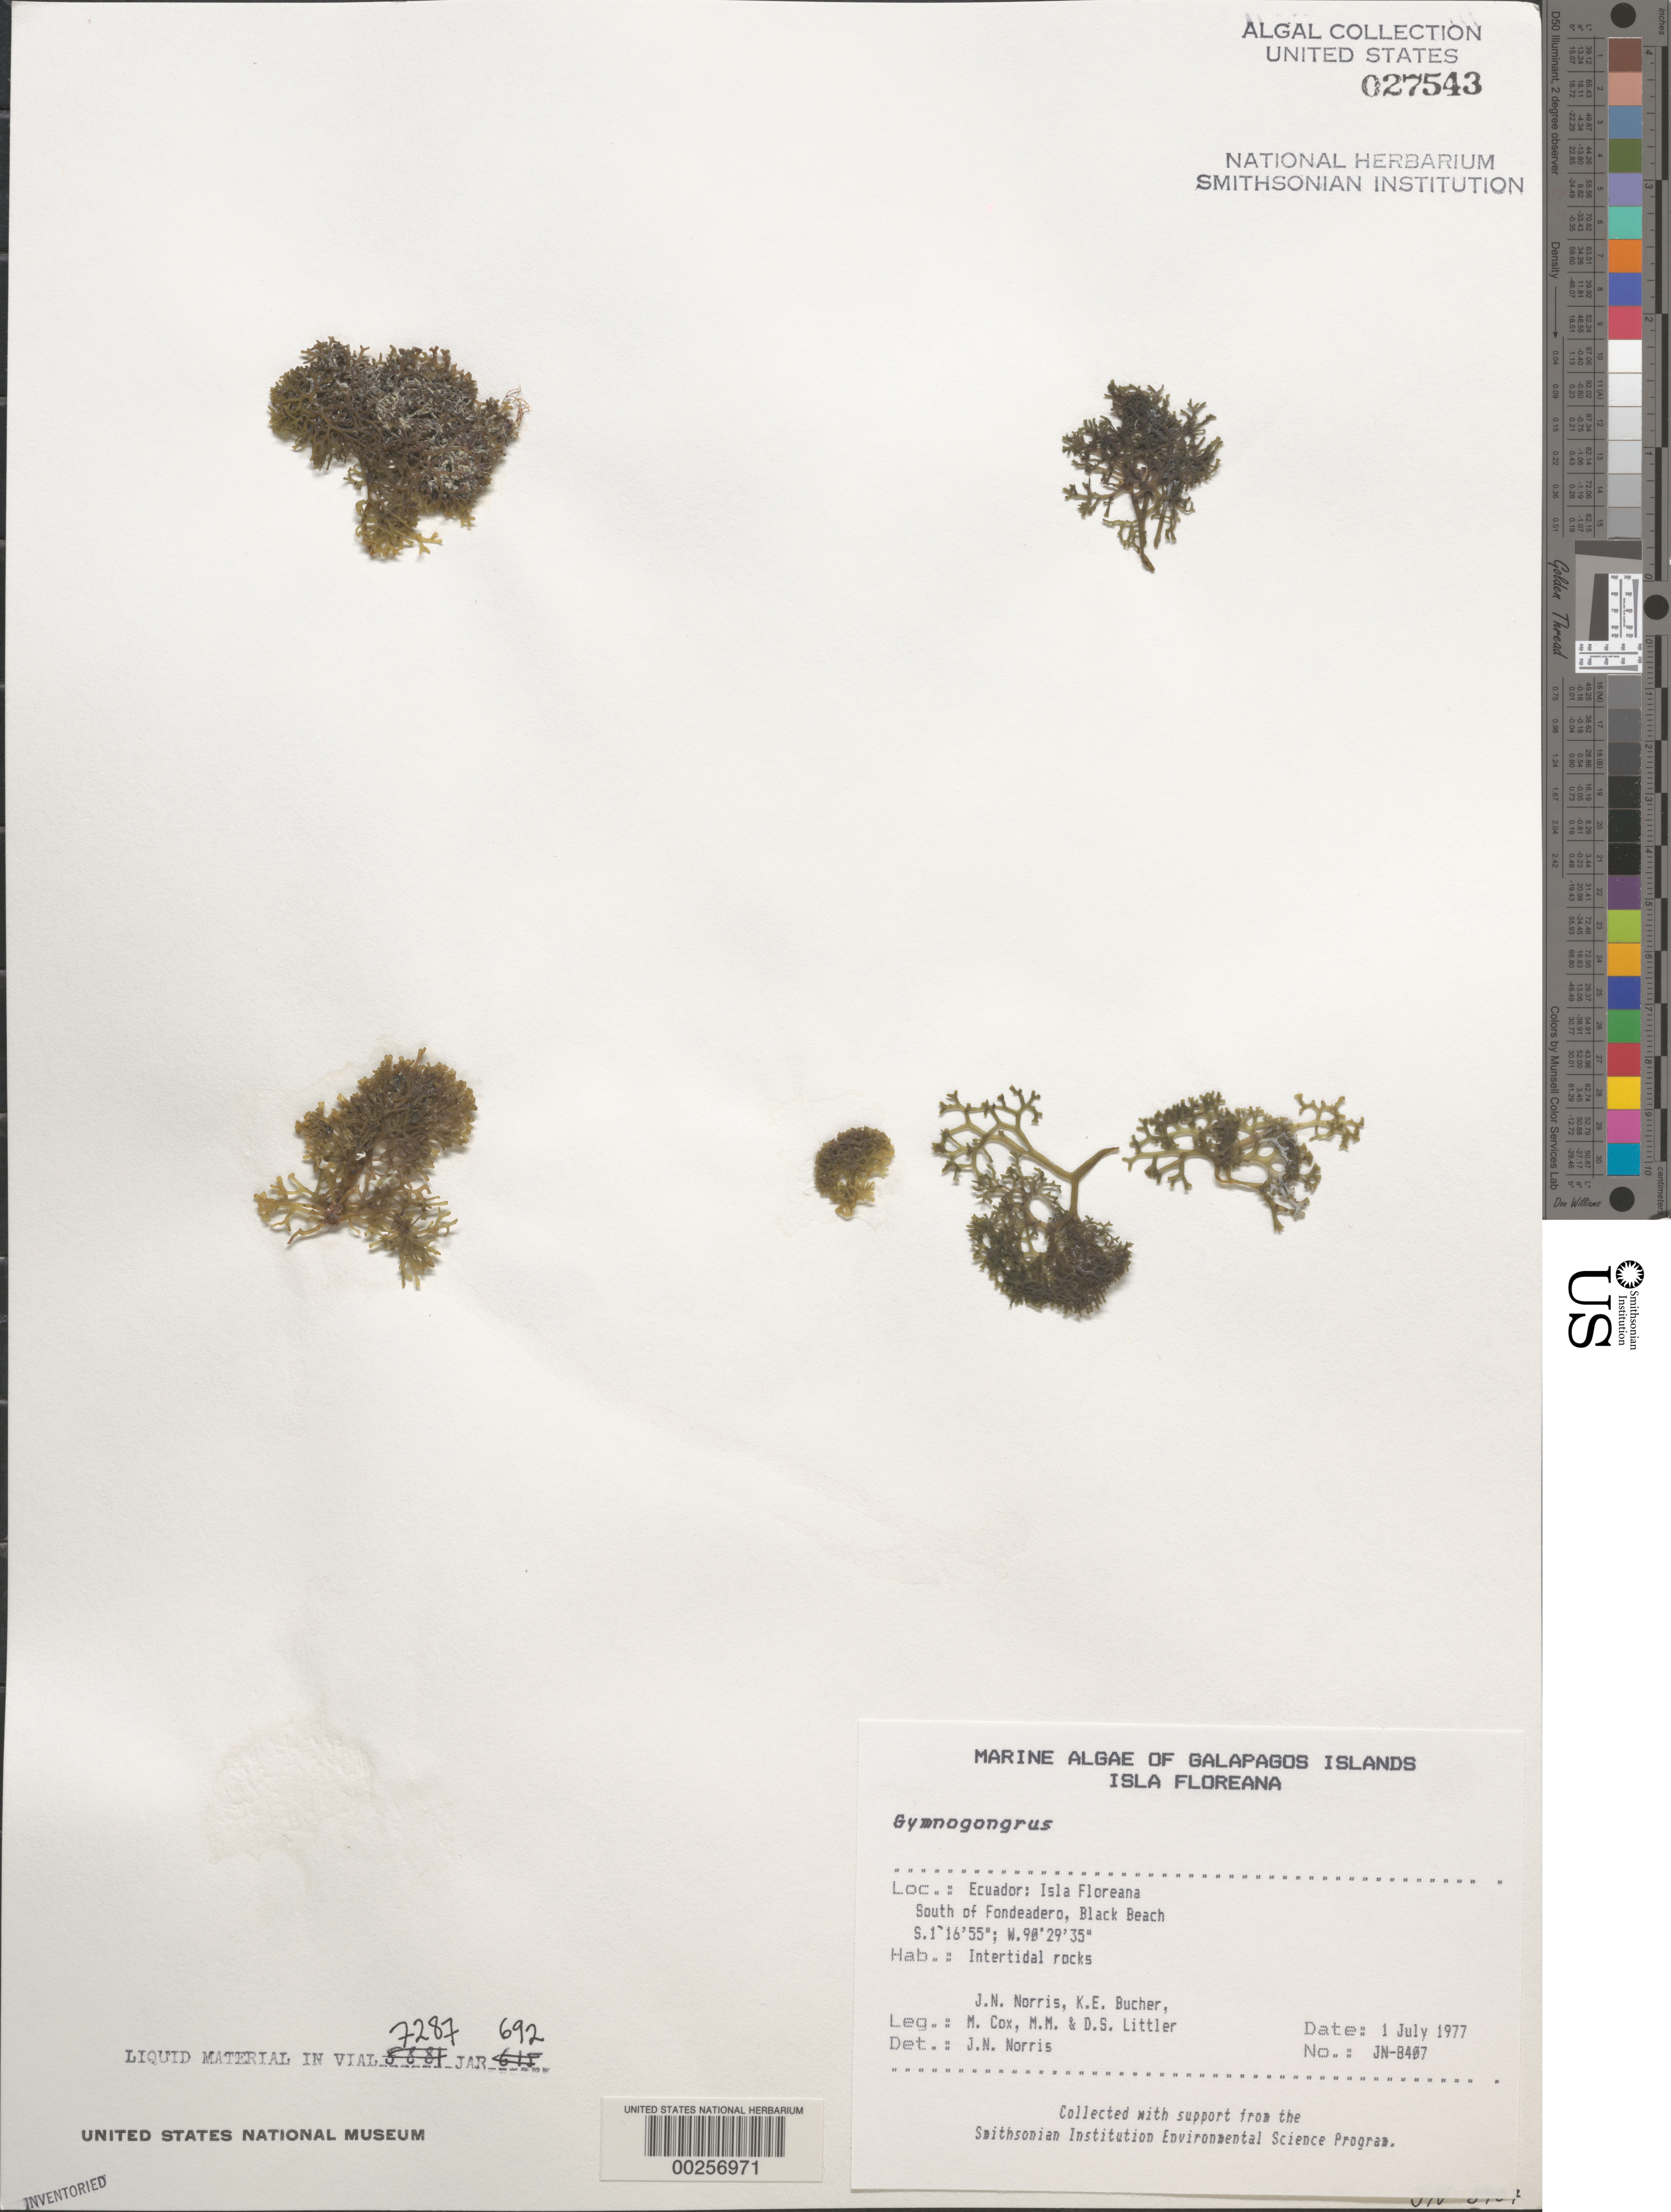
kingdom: Plantae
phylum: Rhodophyta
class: Florideophyceae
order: Gigartinales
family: Phyllophoraceae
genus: Gymnogongrus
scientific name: Gymnogongrus sp.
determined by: Norris, James N.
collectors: J. N. Norris, K. E. Bucher, M. Cox, M. M. Littler & D. S. Littler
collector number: JN-8407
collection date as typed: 01 Jul 1977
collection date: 1977-07-01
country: Ecuador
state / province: Colón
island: Floreana [Charles, Santa Maria]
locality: Black Beach south of Fondeadero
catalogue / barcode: US 27543